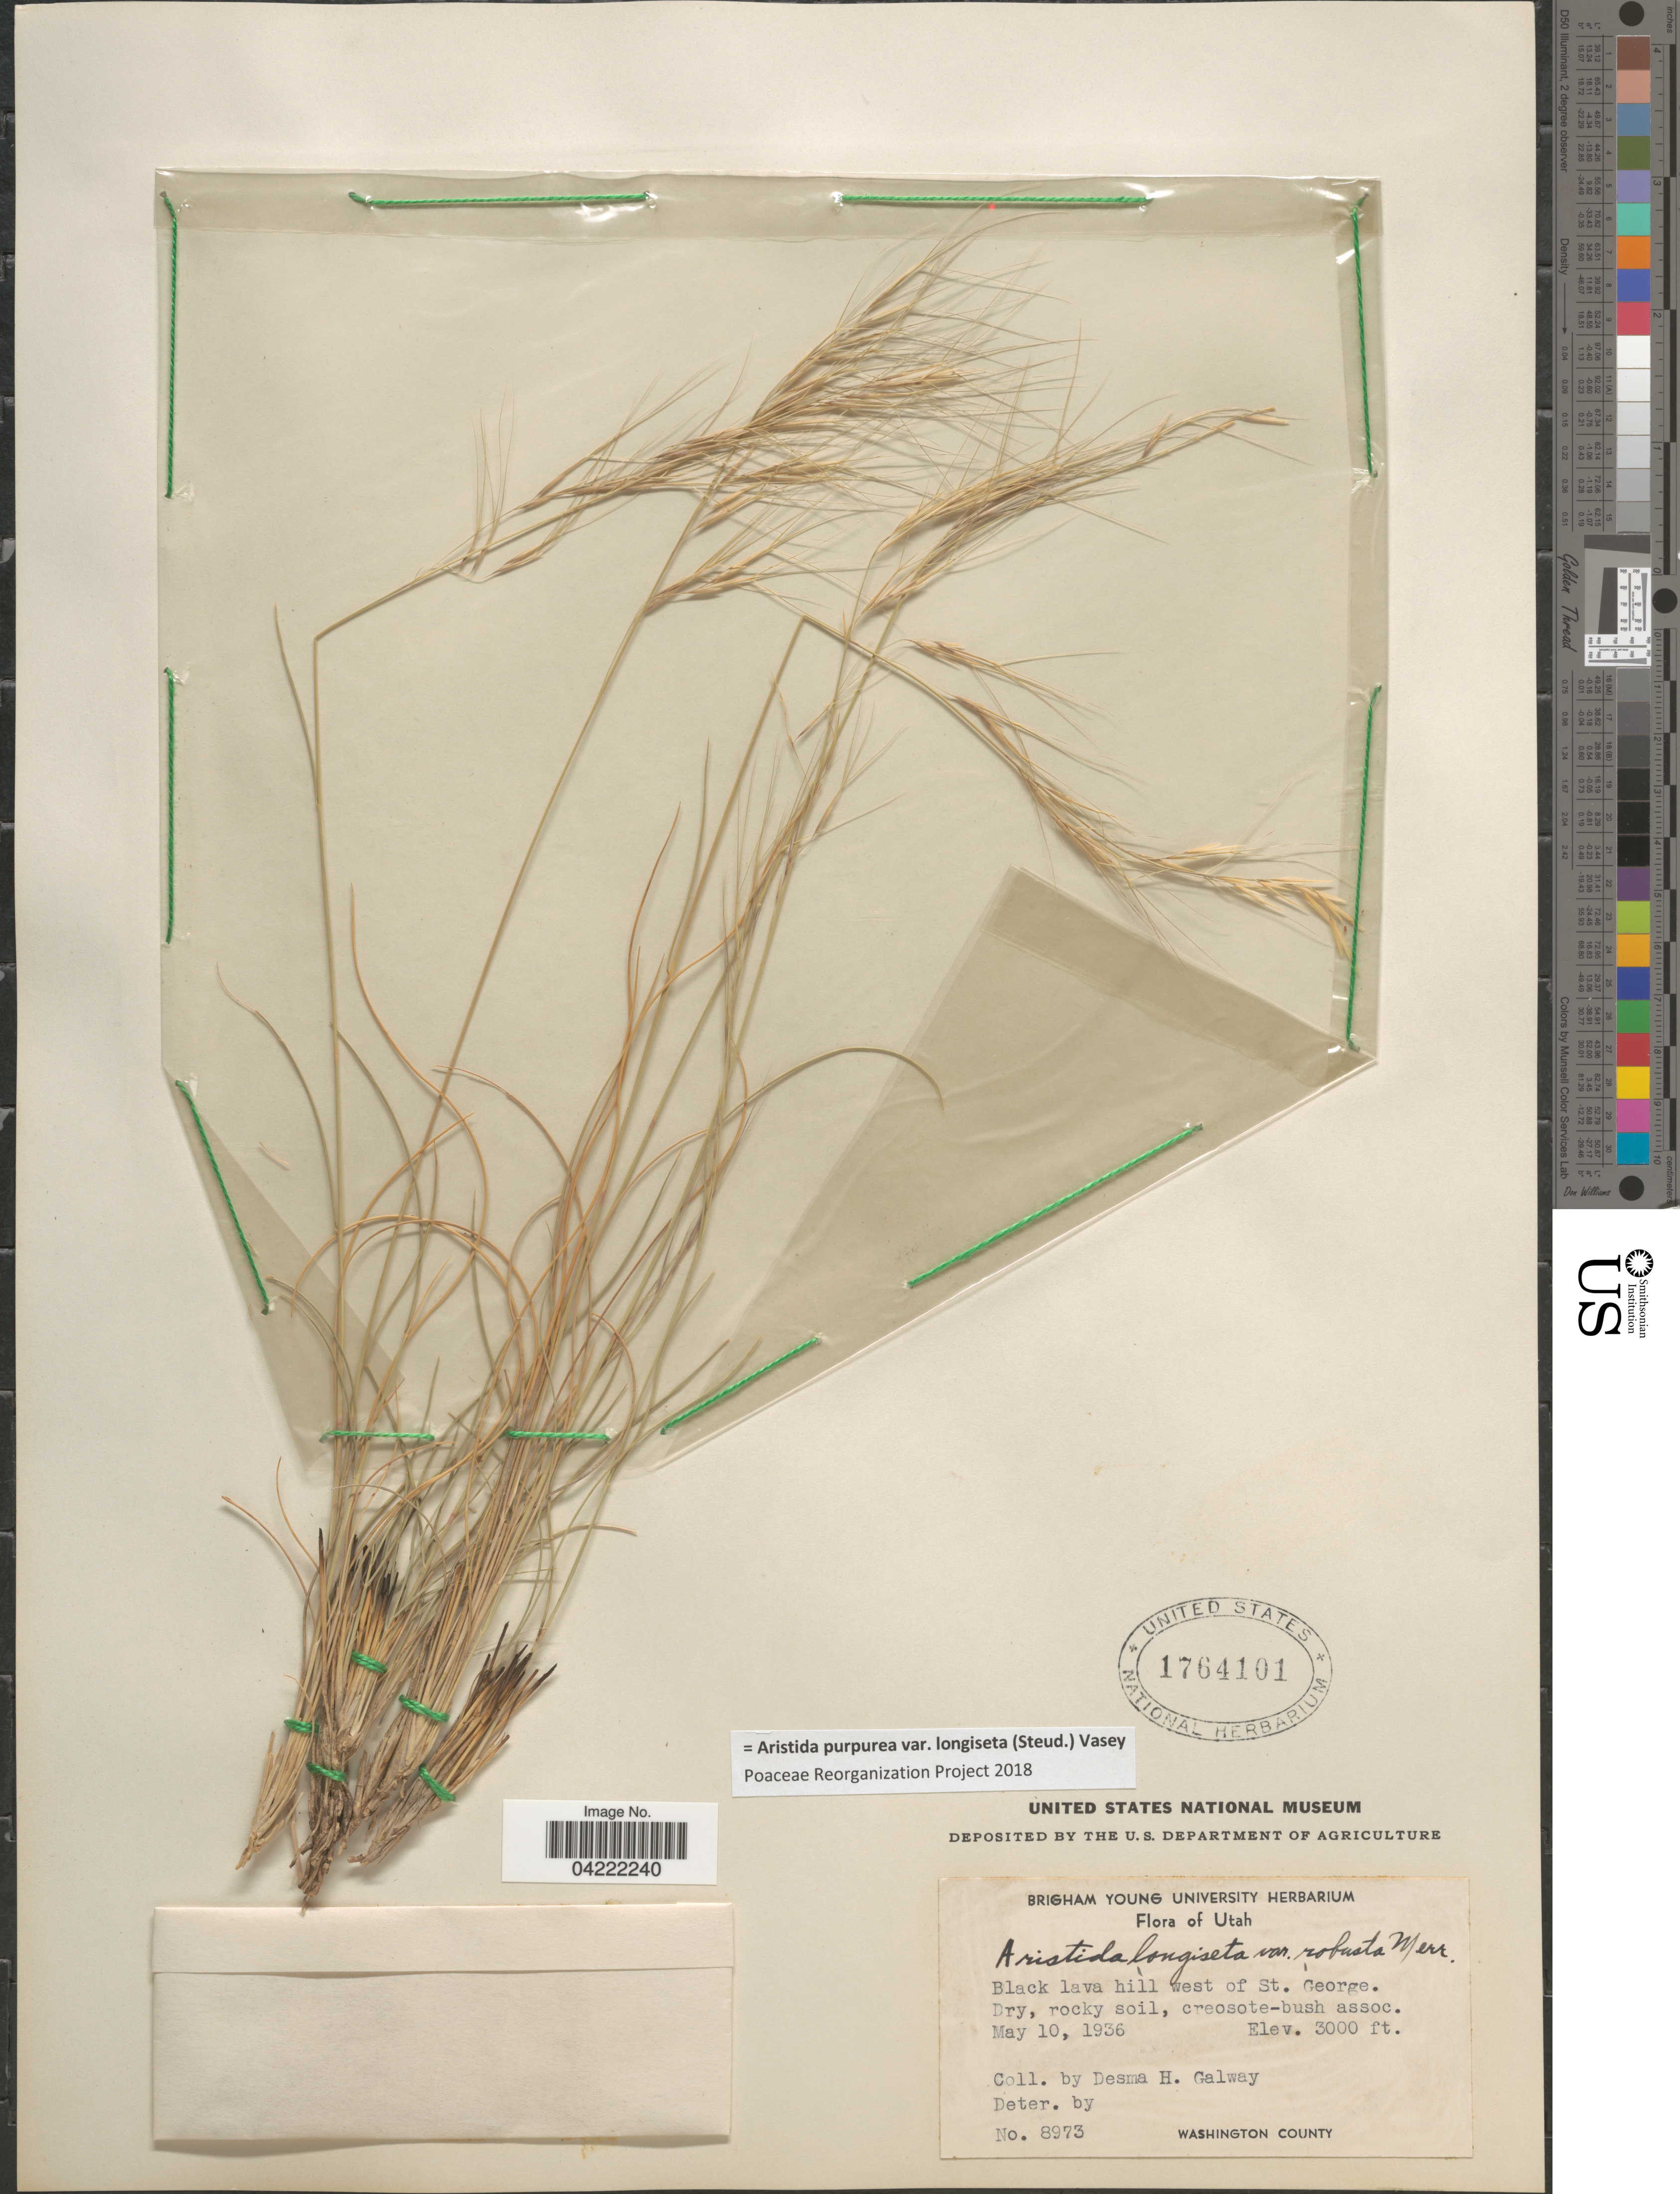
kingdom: Plantae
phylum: Tracheophyta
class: Liliopsida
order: Poales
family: Poaceae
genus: Aristida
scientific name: Aristida purpurea var. longiseta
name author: (Steud.) Vasey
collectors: D. Galway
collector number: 8973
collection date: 1936-05-10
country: United States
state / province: Utah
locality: Black lava hill west of St. George. Washington County.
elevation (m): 914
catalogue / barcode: US 1764101